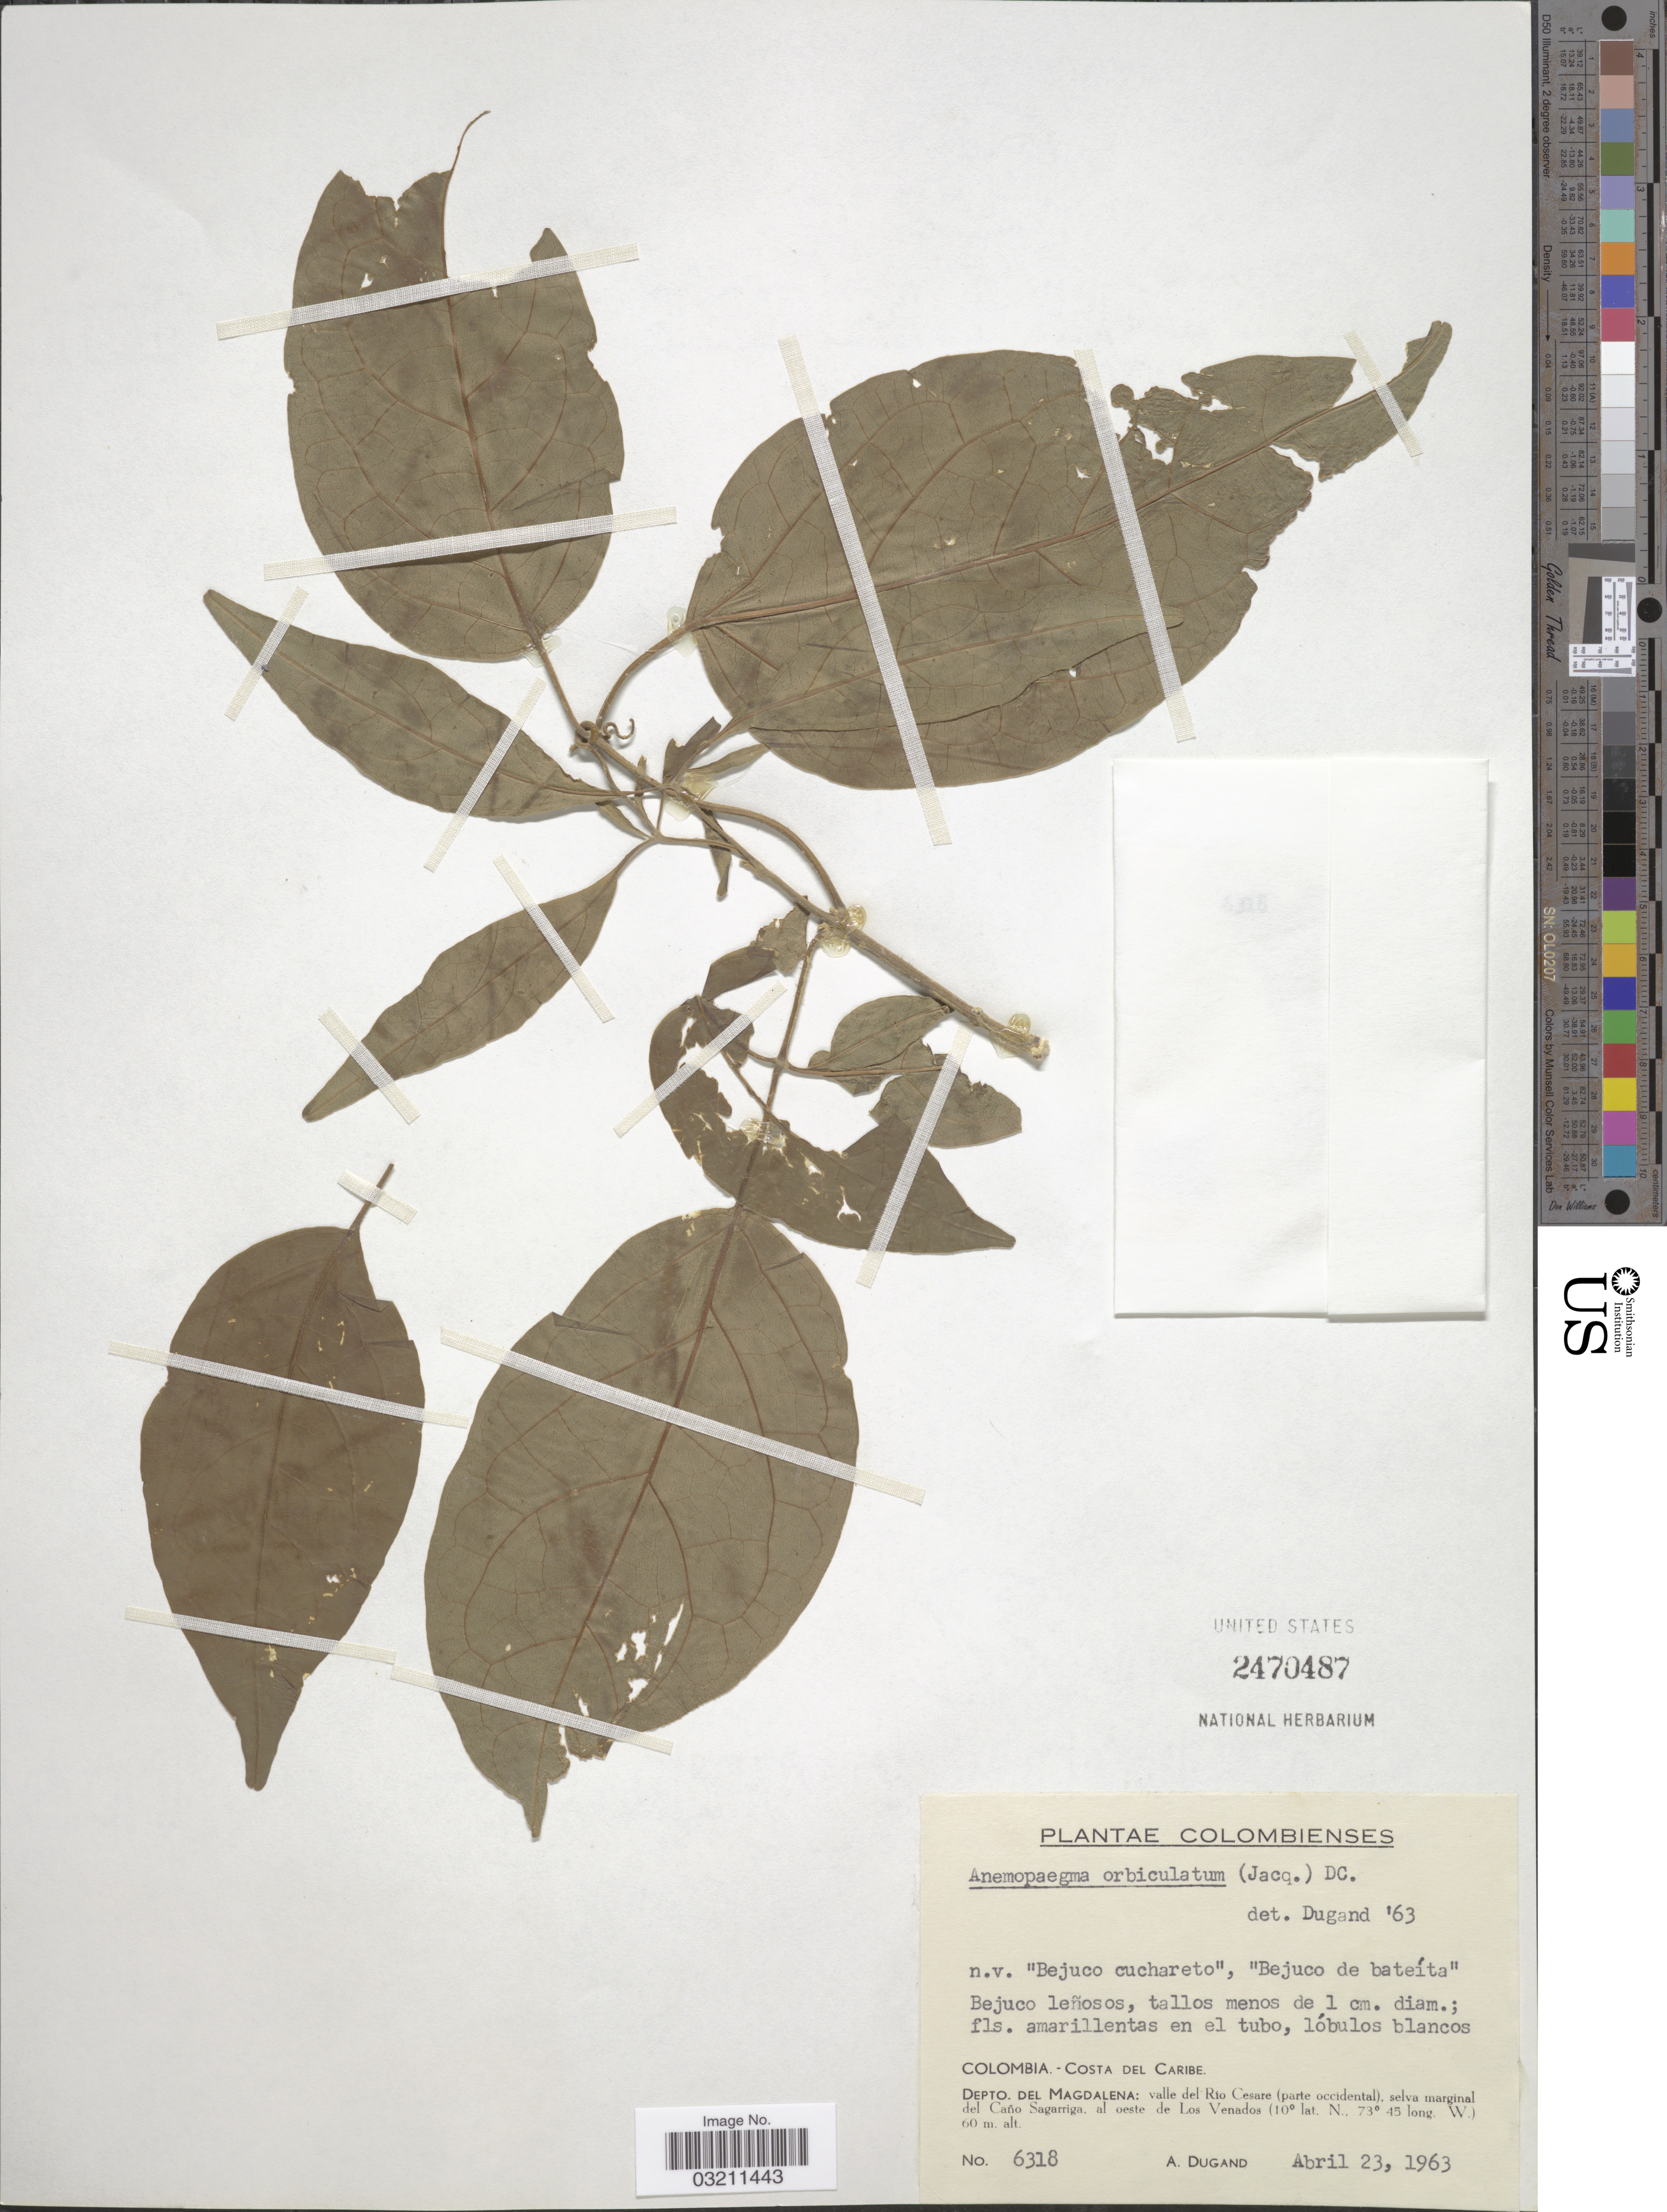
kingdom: Plantae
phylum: Tracheophyta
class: Magnoliopsida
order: Lamiales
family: Bignoniaceae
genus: Amphilophium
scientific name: Amphilophium orbiculatum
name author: (Jacq.) DC.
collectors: A. Dugand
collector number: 6318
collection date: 1963-04-23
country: Colombia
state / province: Magdalena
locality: Costa del Caribe. Depto. del Magdalena: valle del Rio Cesare (parte occidental), selva marginal del Caño Sagarriga, al oeste de Los Venados.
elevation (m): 60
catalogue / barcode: US 2470487